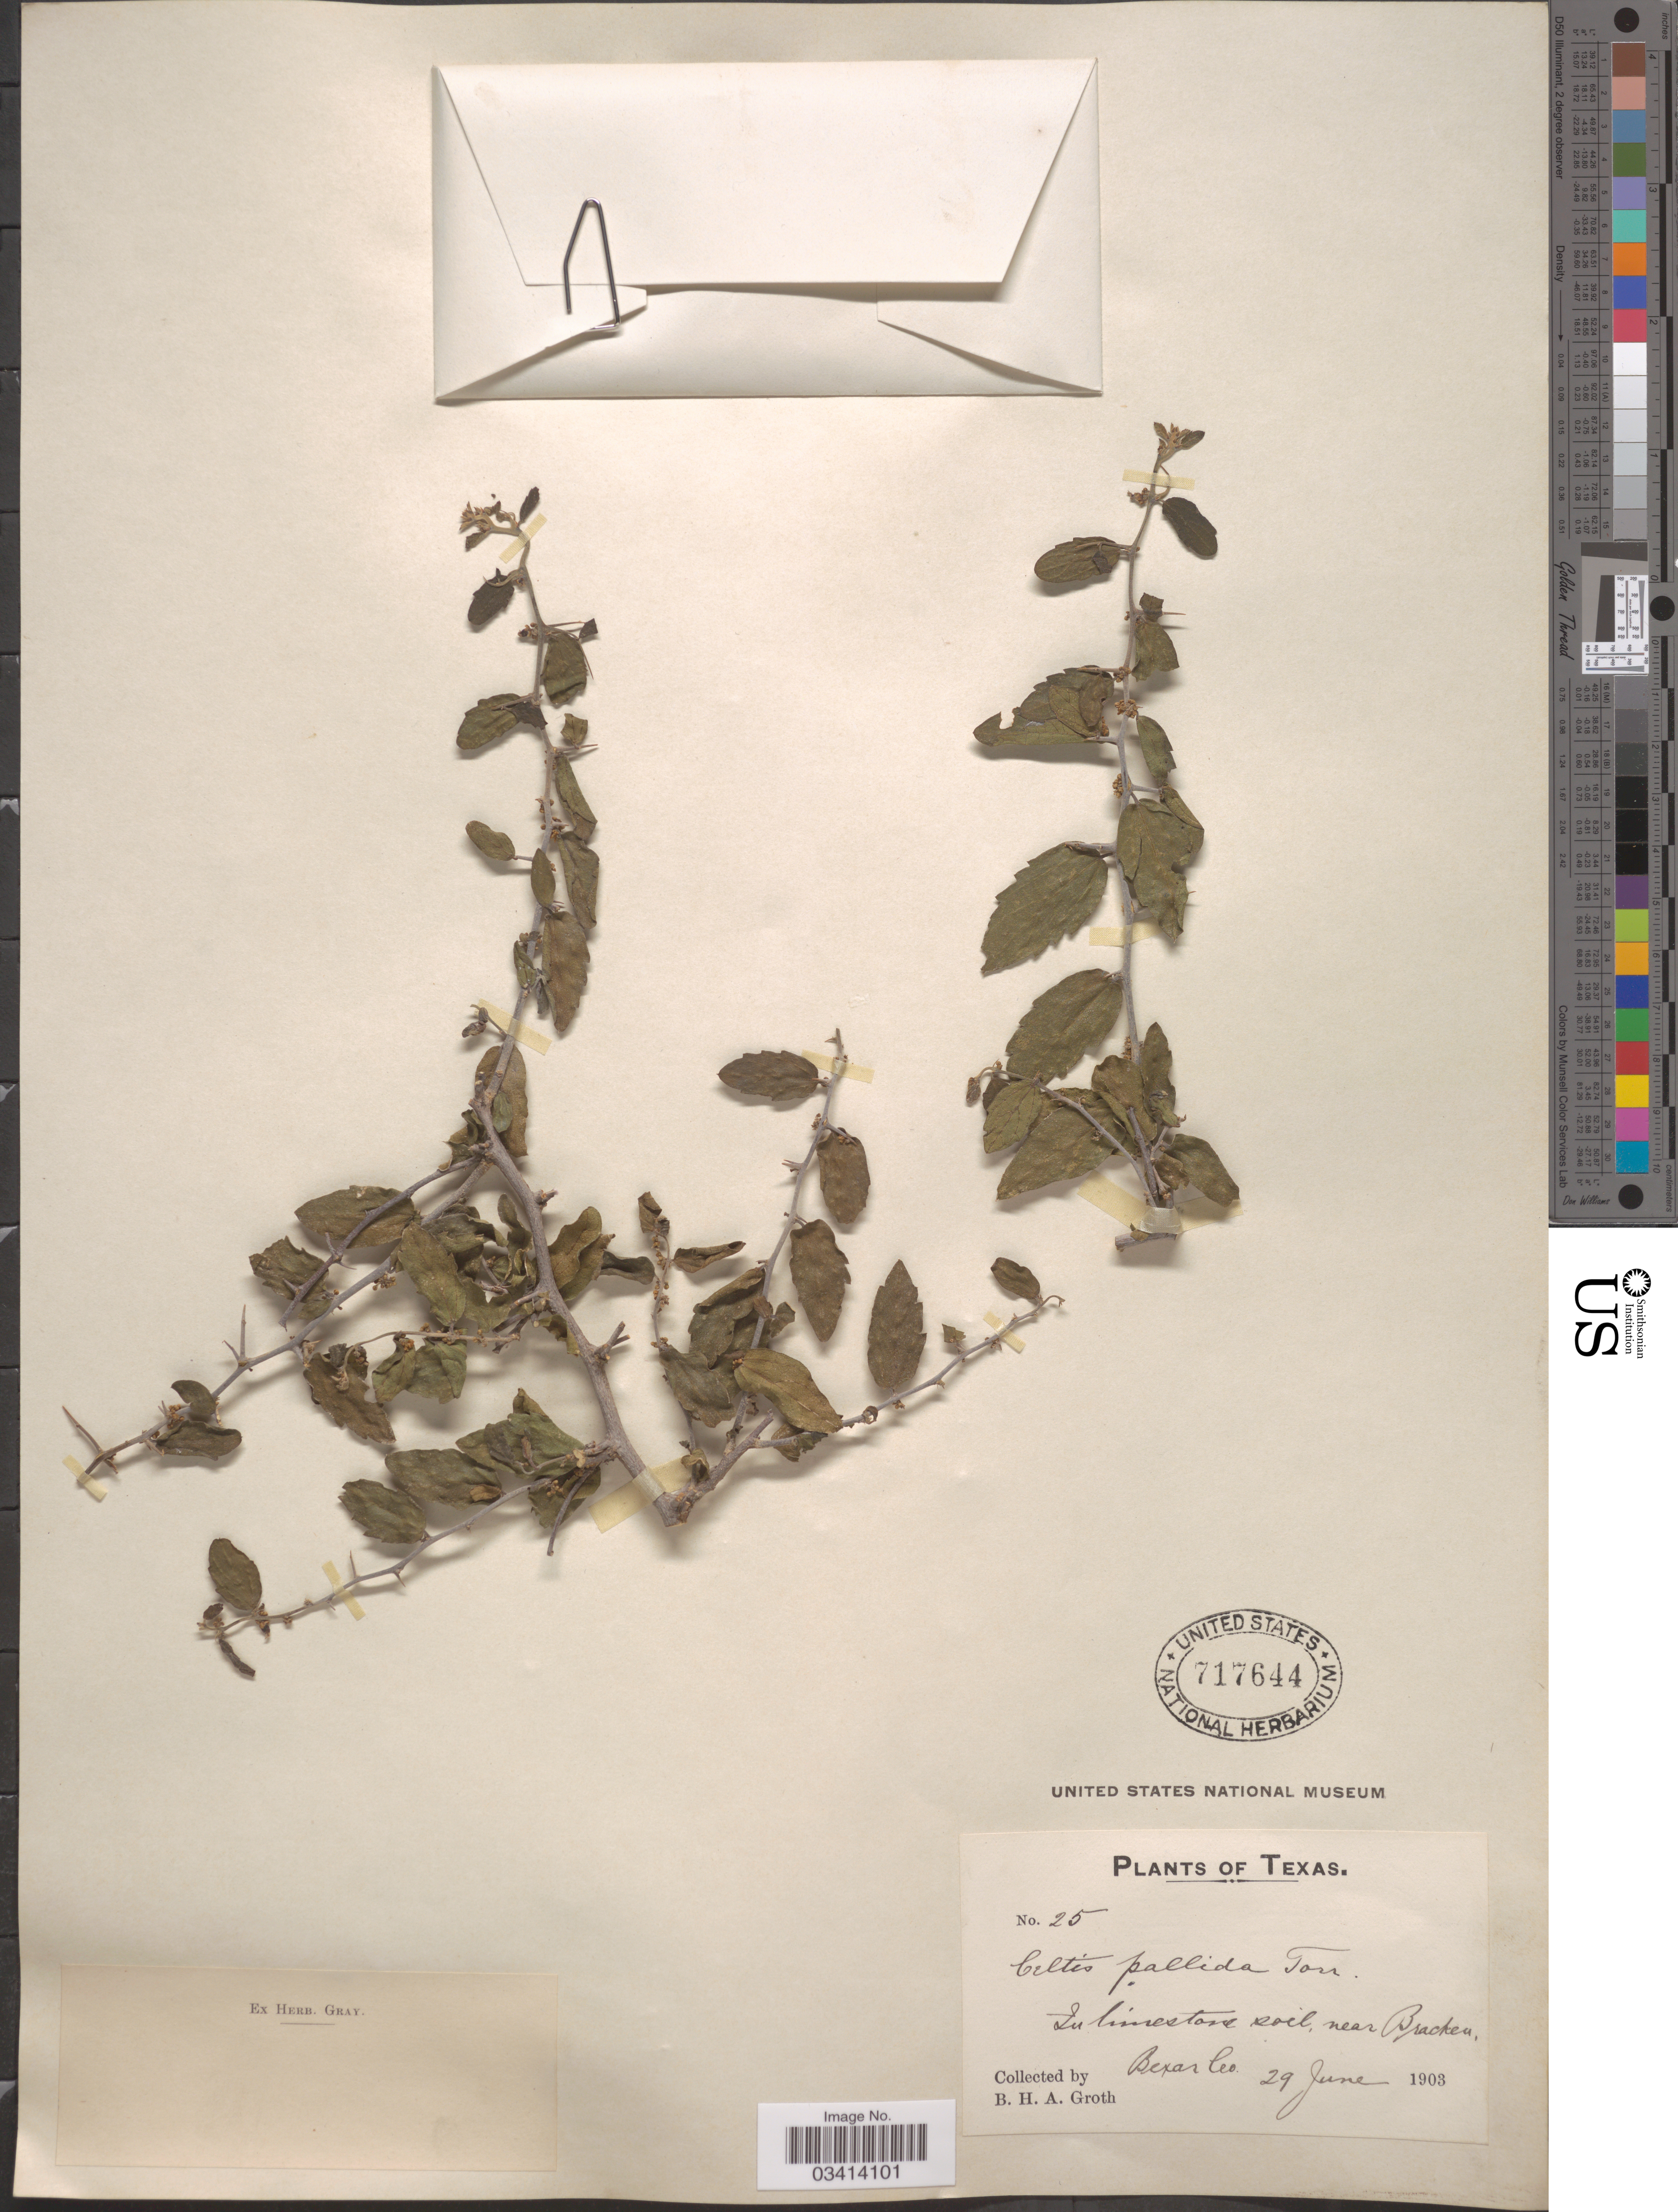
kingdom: Plantae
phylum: Tracheophyta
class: Magnoliopsida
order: Rosales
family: Cannabaceae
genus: Celtis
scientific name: Celtis pallida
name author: Torr. in Emory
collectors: B. Groth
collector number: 25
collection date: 1903-06-29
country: United States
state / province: Texas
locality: In limestone soil, near Bracken. Bexar Co.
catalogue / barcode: US 717644